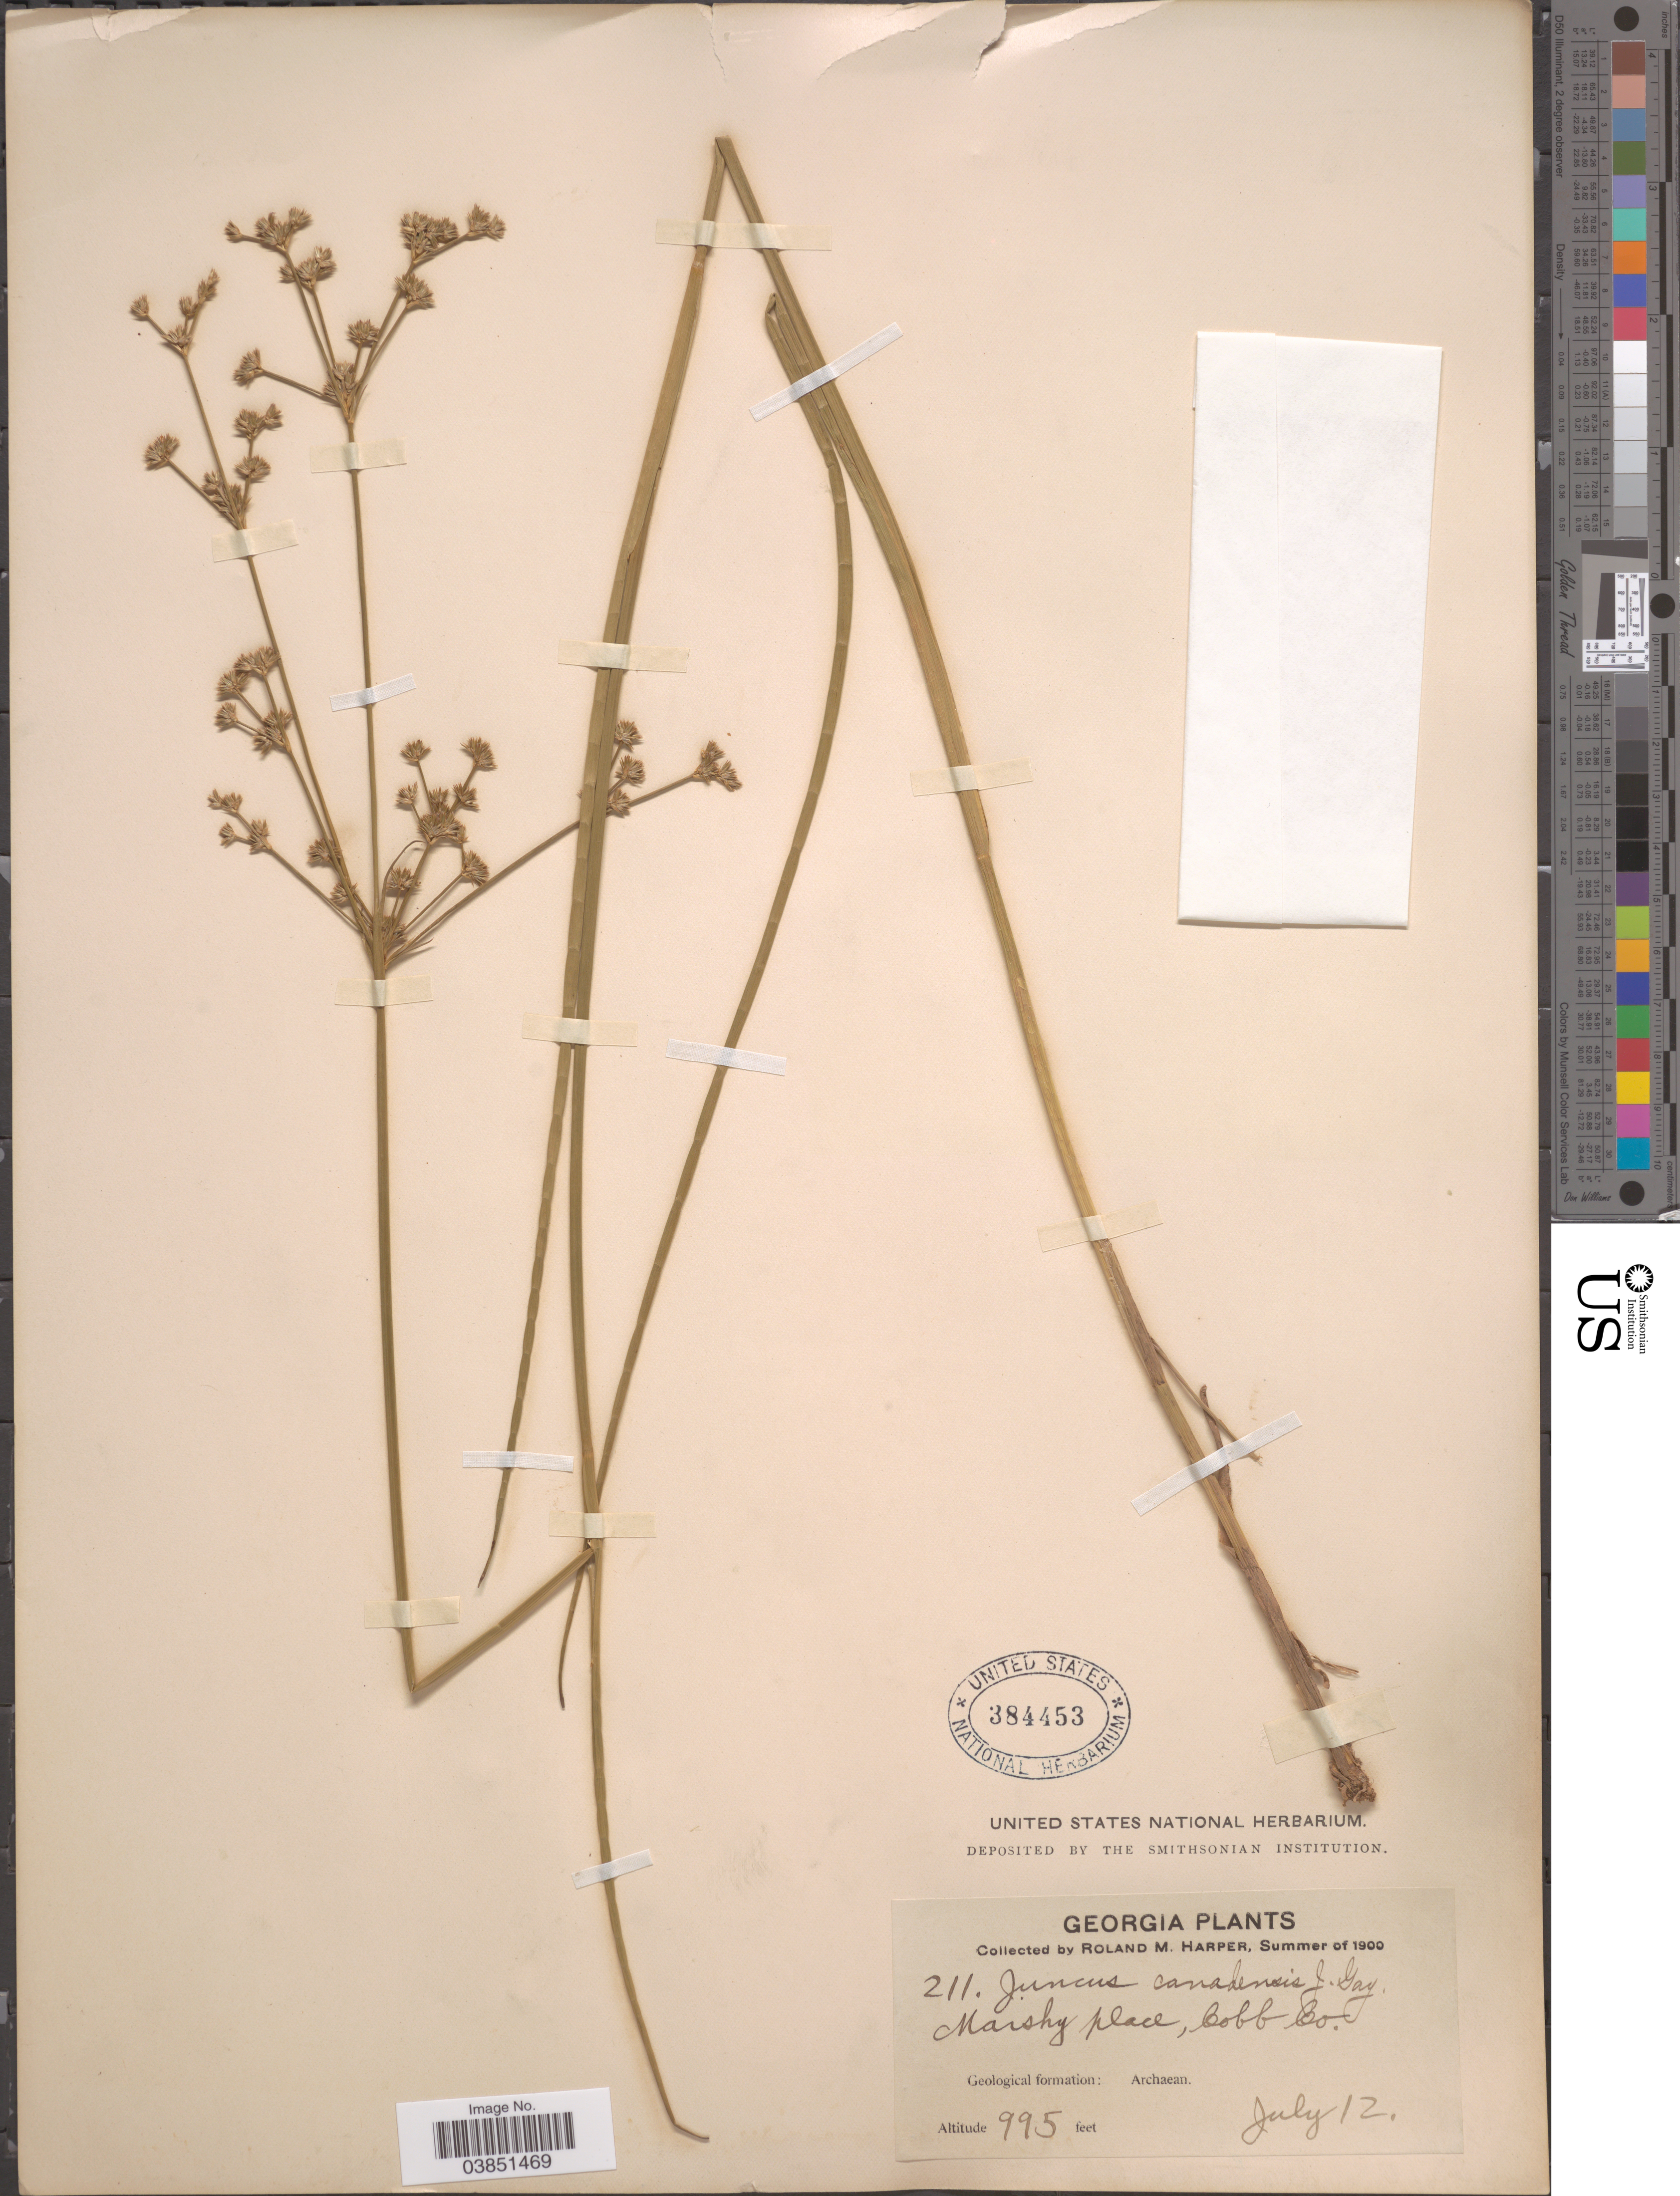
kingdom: Plantae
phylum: Tracheophyta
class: Liliopsida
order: Poales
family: Juncaceae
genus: Juncus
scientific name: Juncus canadensis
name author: J. Gay ex Laharpe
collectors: R. M. Harper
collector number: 211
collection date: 1900-07-12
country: United States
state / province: Georgia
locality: Cobb Co. Geological formation: Archaean.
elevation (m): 303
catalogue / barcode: US 384453